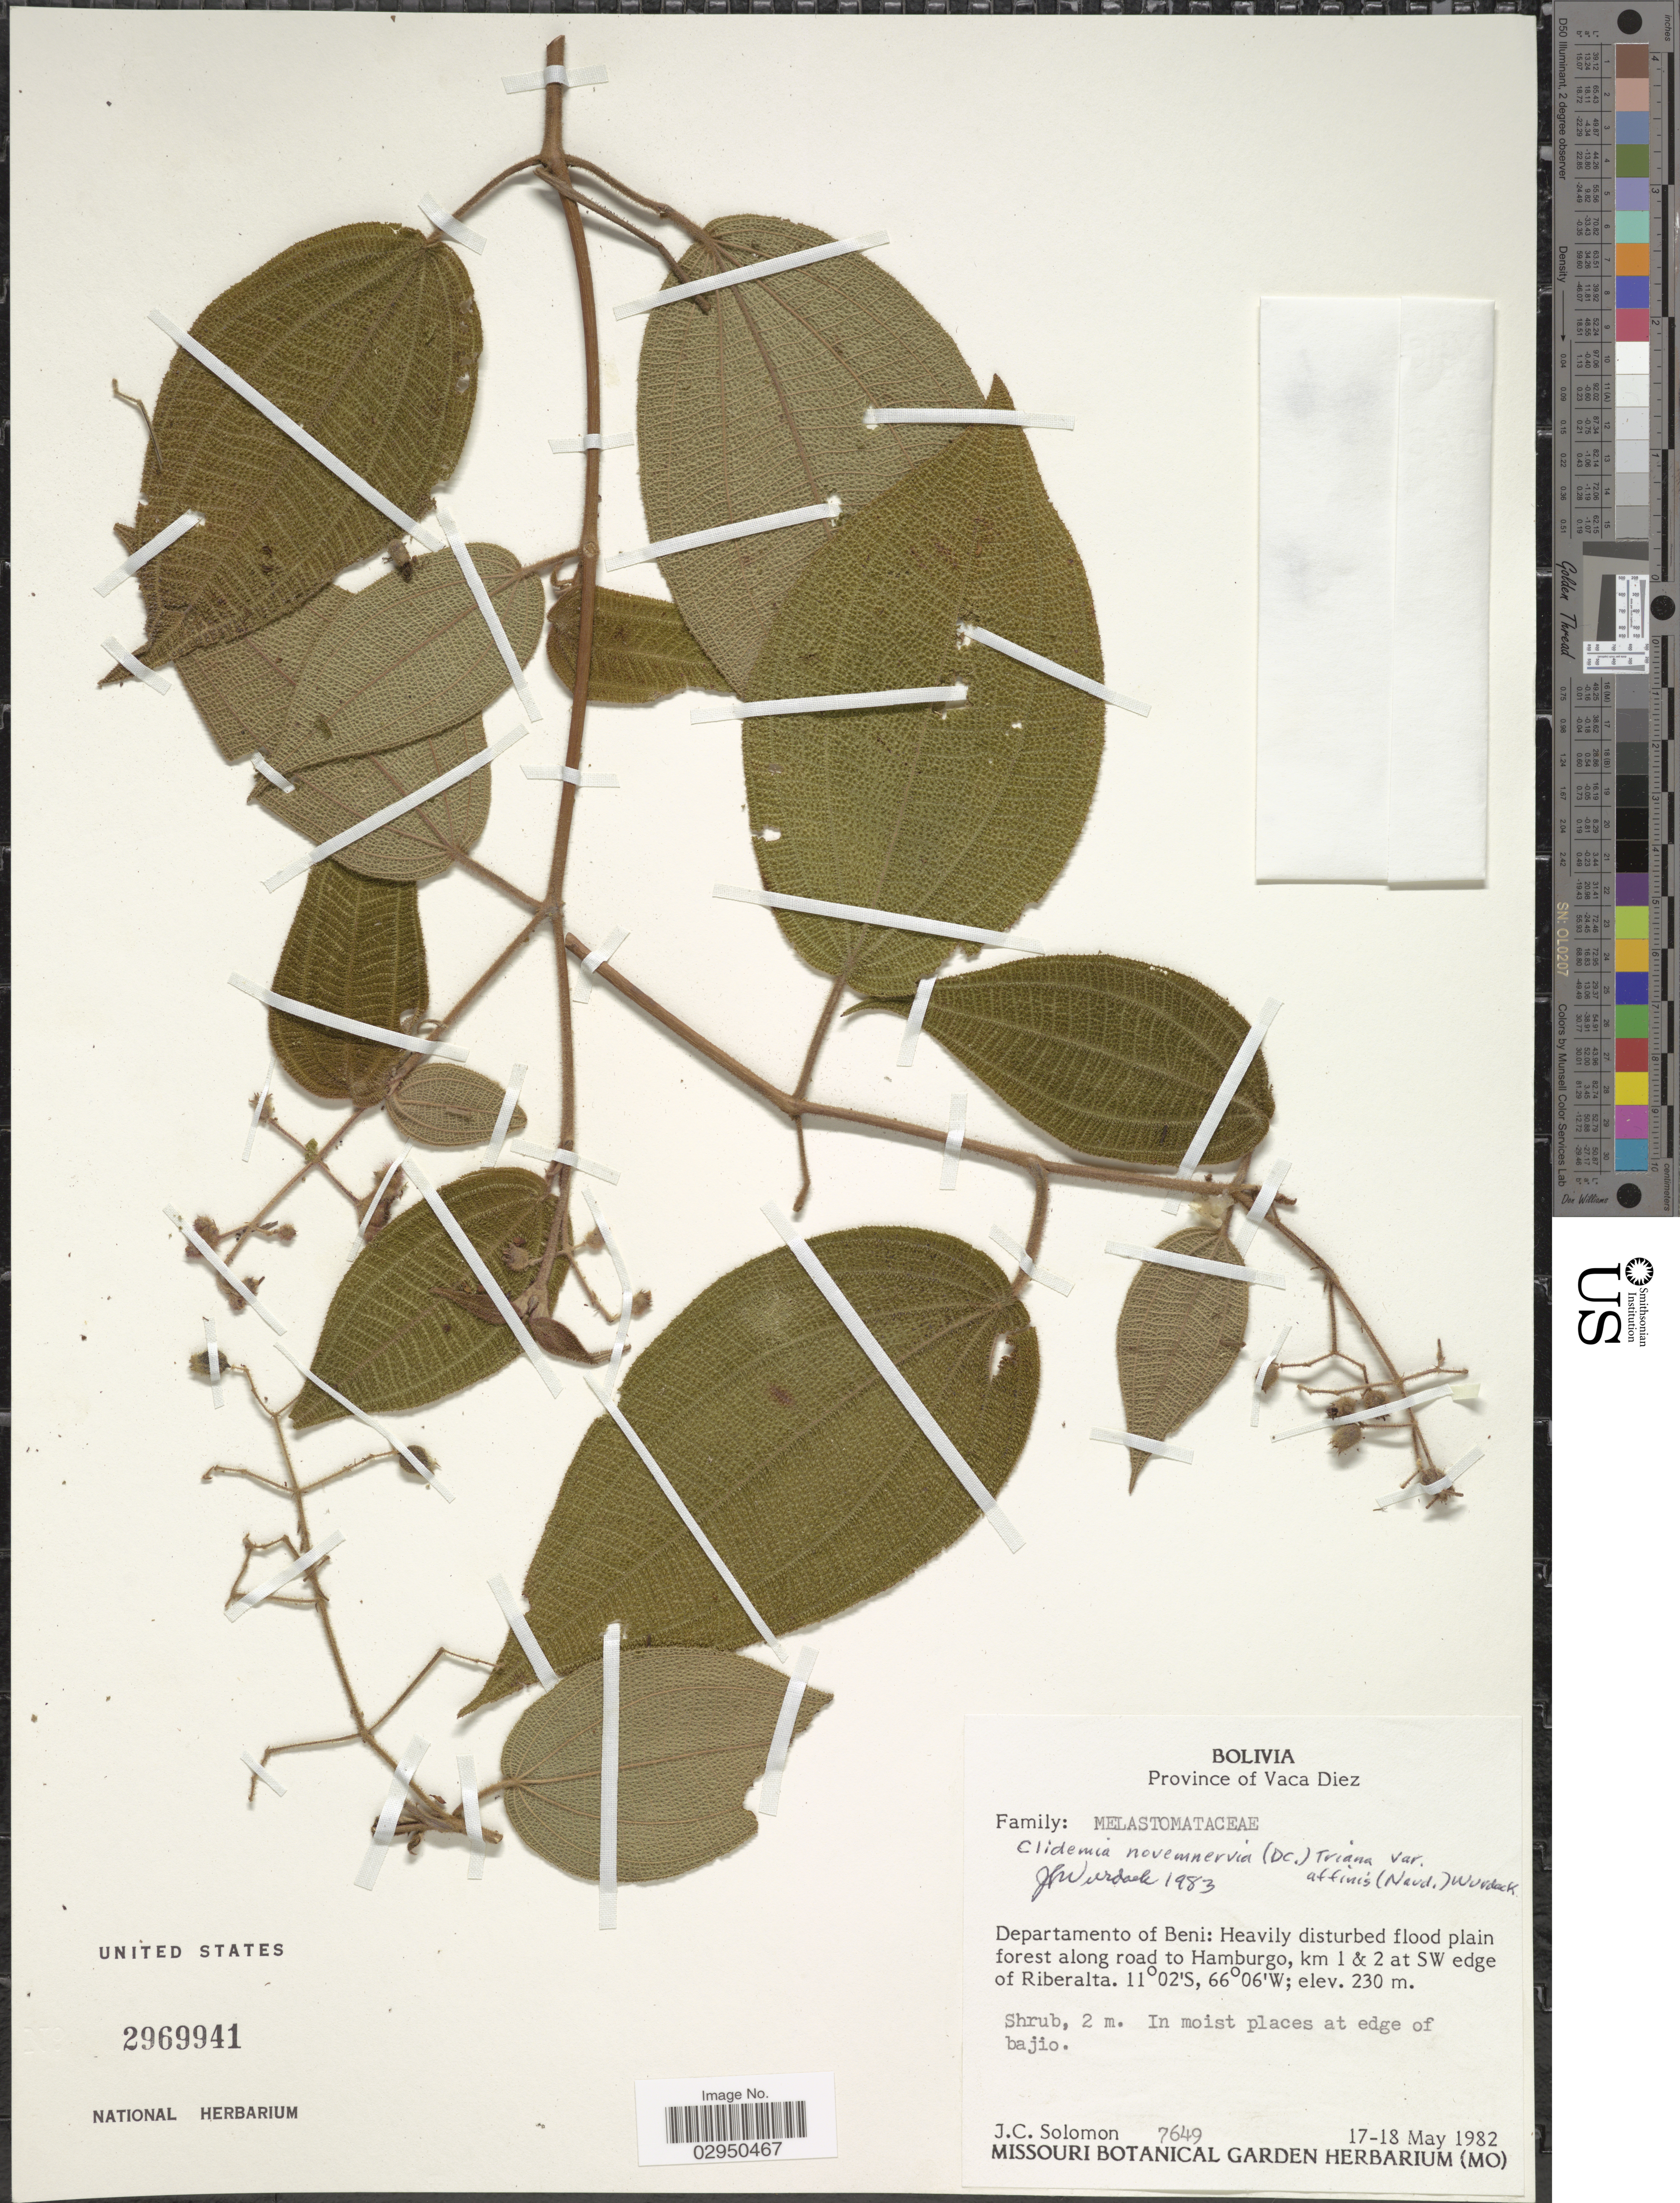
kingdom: Plantae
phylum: Tracheophyta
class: Magnoliopsida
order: Myrtales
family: Melastomataceae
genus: Clidemia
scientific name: Clidemia novemnervia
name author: (DC.) Triana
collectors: J. C. Solomon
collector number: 7649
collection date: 1982-05-17/1982-05-18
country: Bolivia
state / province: Beni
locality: Province of Vaca Diez. Departamento of Beni: Heavily disturbed flood plain forest along road to Hamburgo, km 1 & 2 at SW edge of Riberalta.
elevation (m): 230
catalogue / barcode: US 2969941